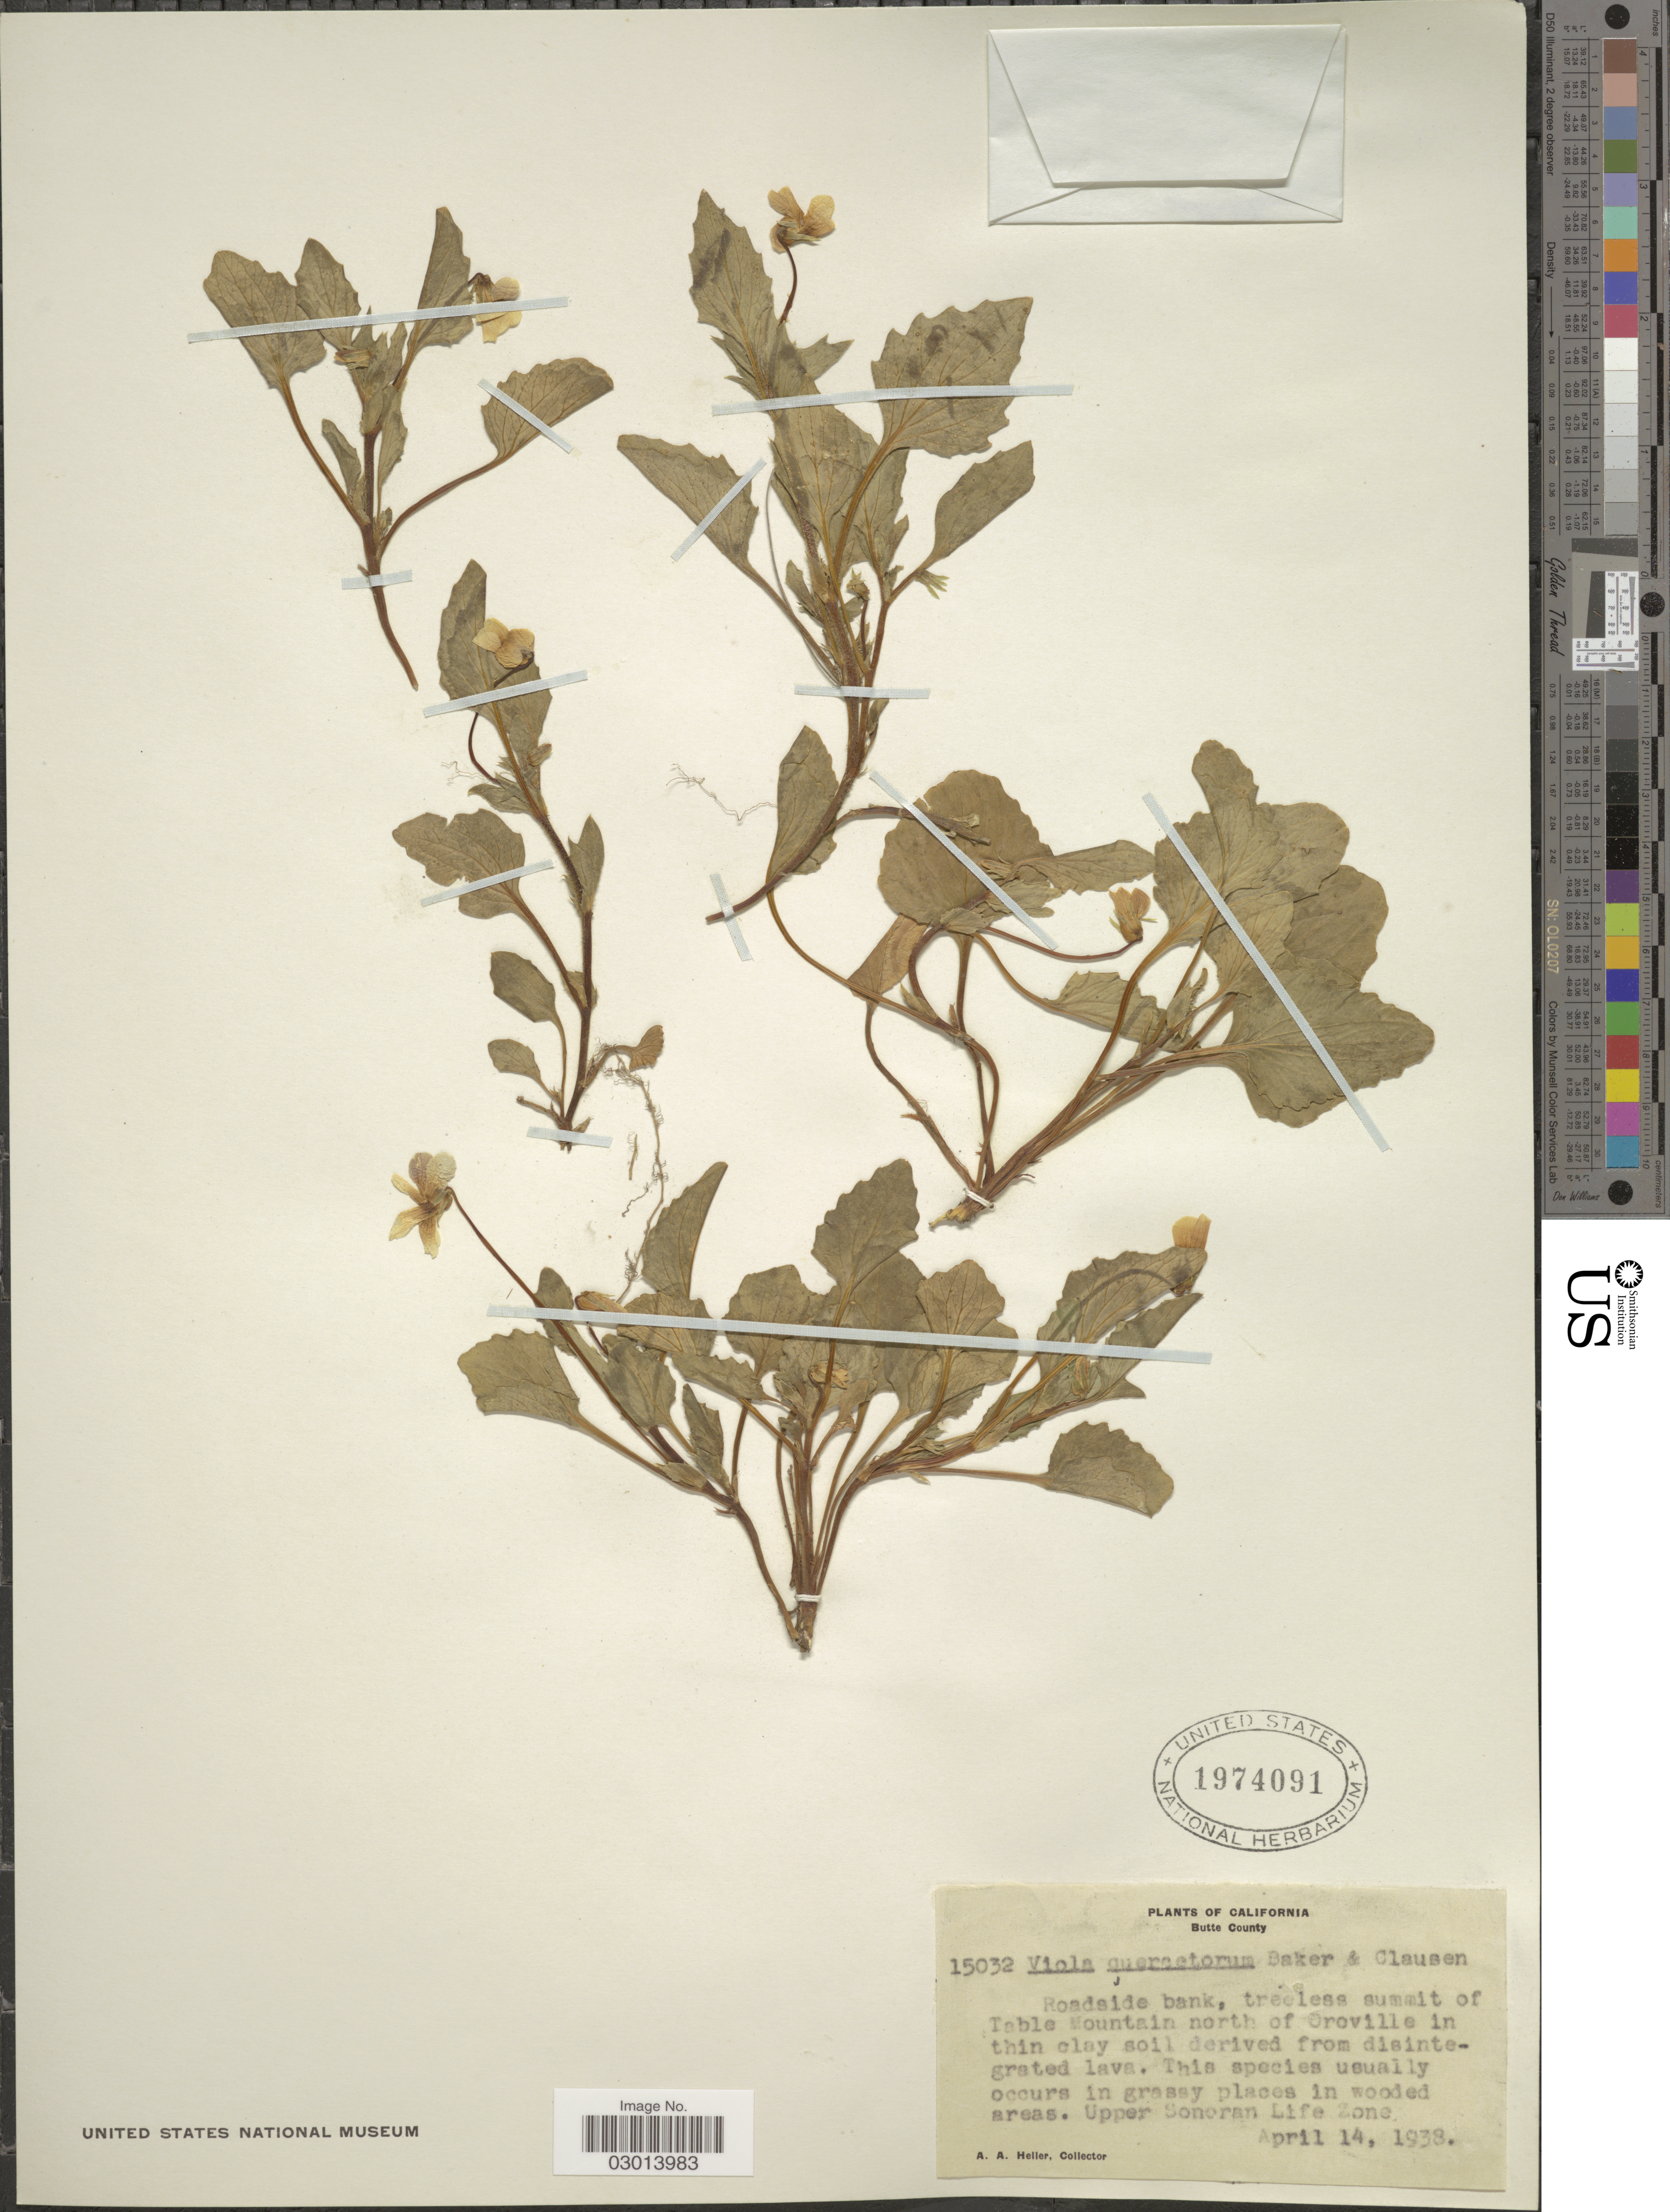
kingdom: Plantae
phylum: Tracheophyta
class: Magnoliopsida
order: Malpighiales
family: Violaceae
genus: Viola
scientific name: Viola quercetorum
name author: M.S. Baker & J.C. Clausen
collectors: A. A. Heller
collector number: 15032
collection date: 1938-04-14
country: United States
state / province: California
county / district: Butte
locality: Butte County. Upper Sonoran Life Zone.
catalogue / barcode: US 1974091